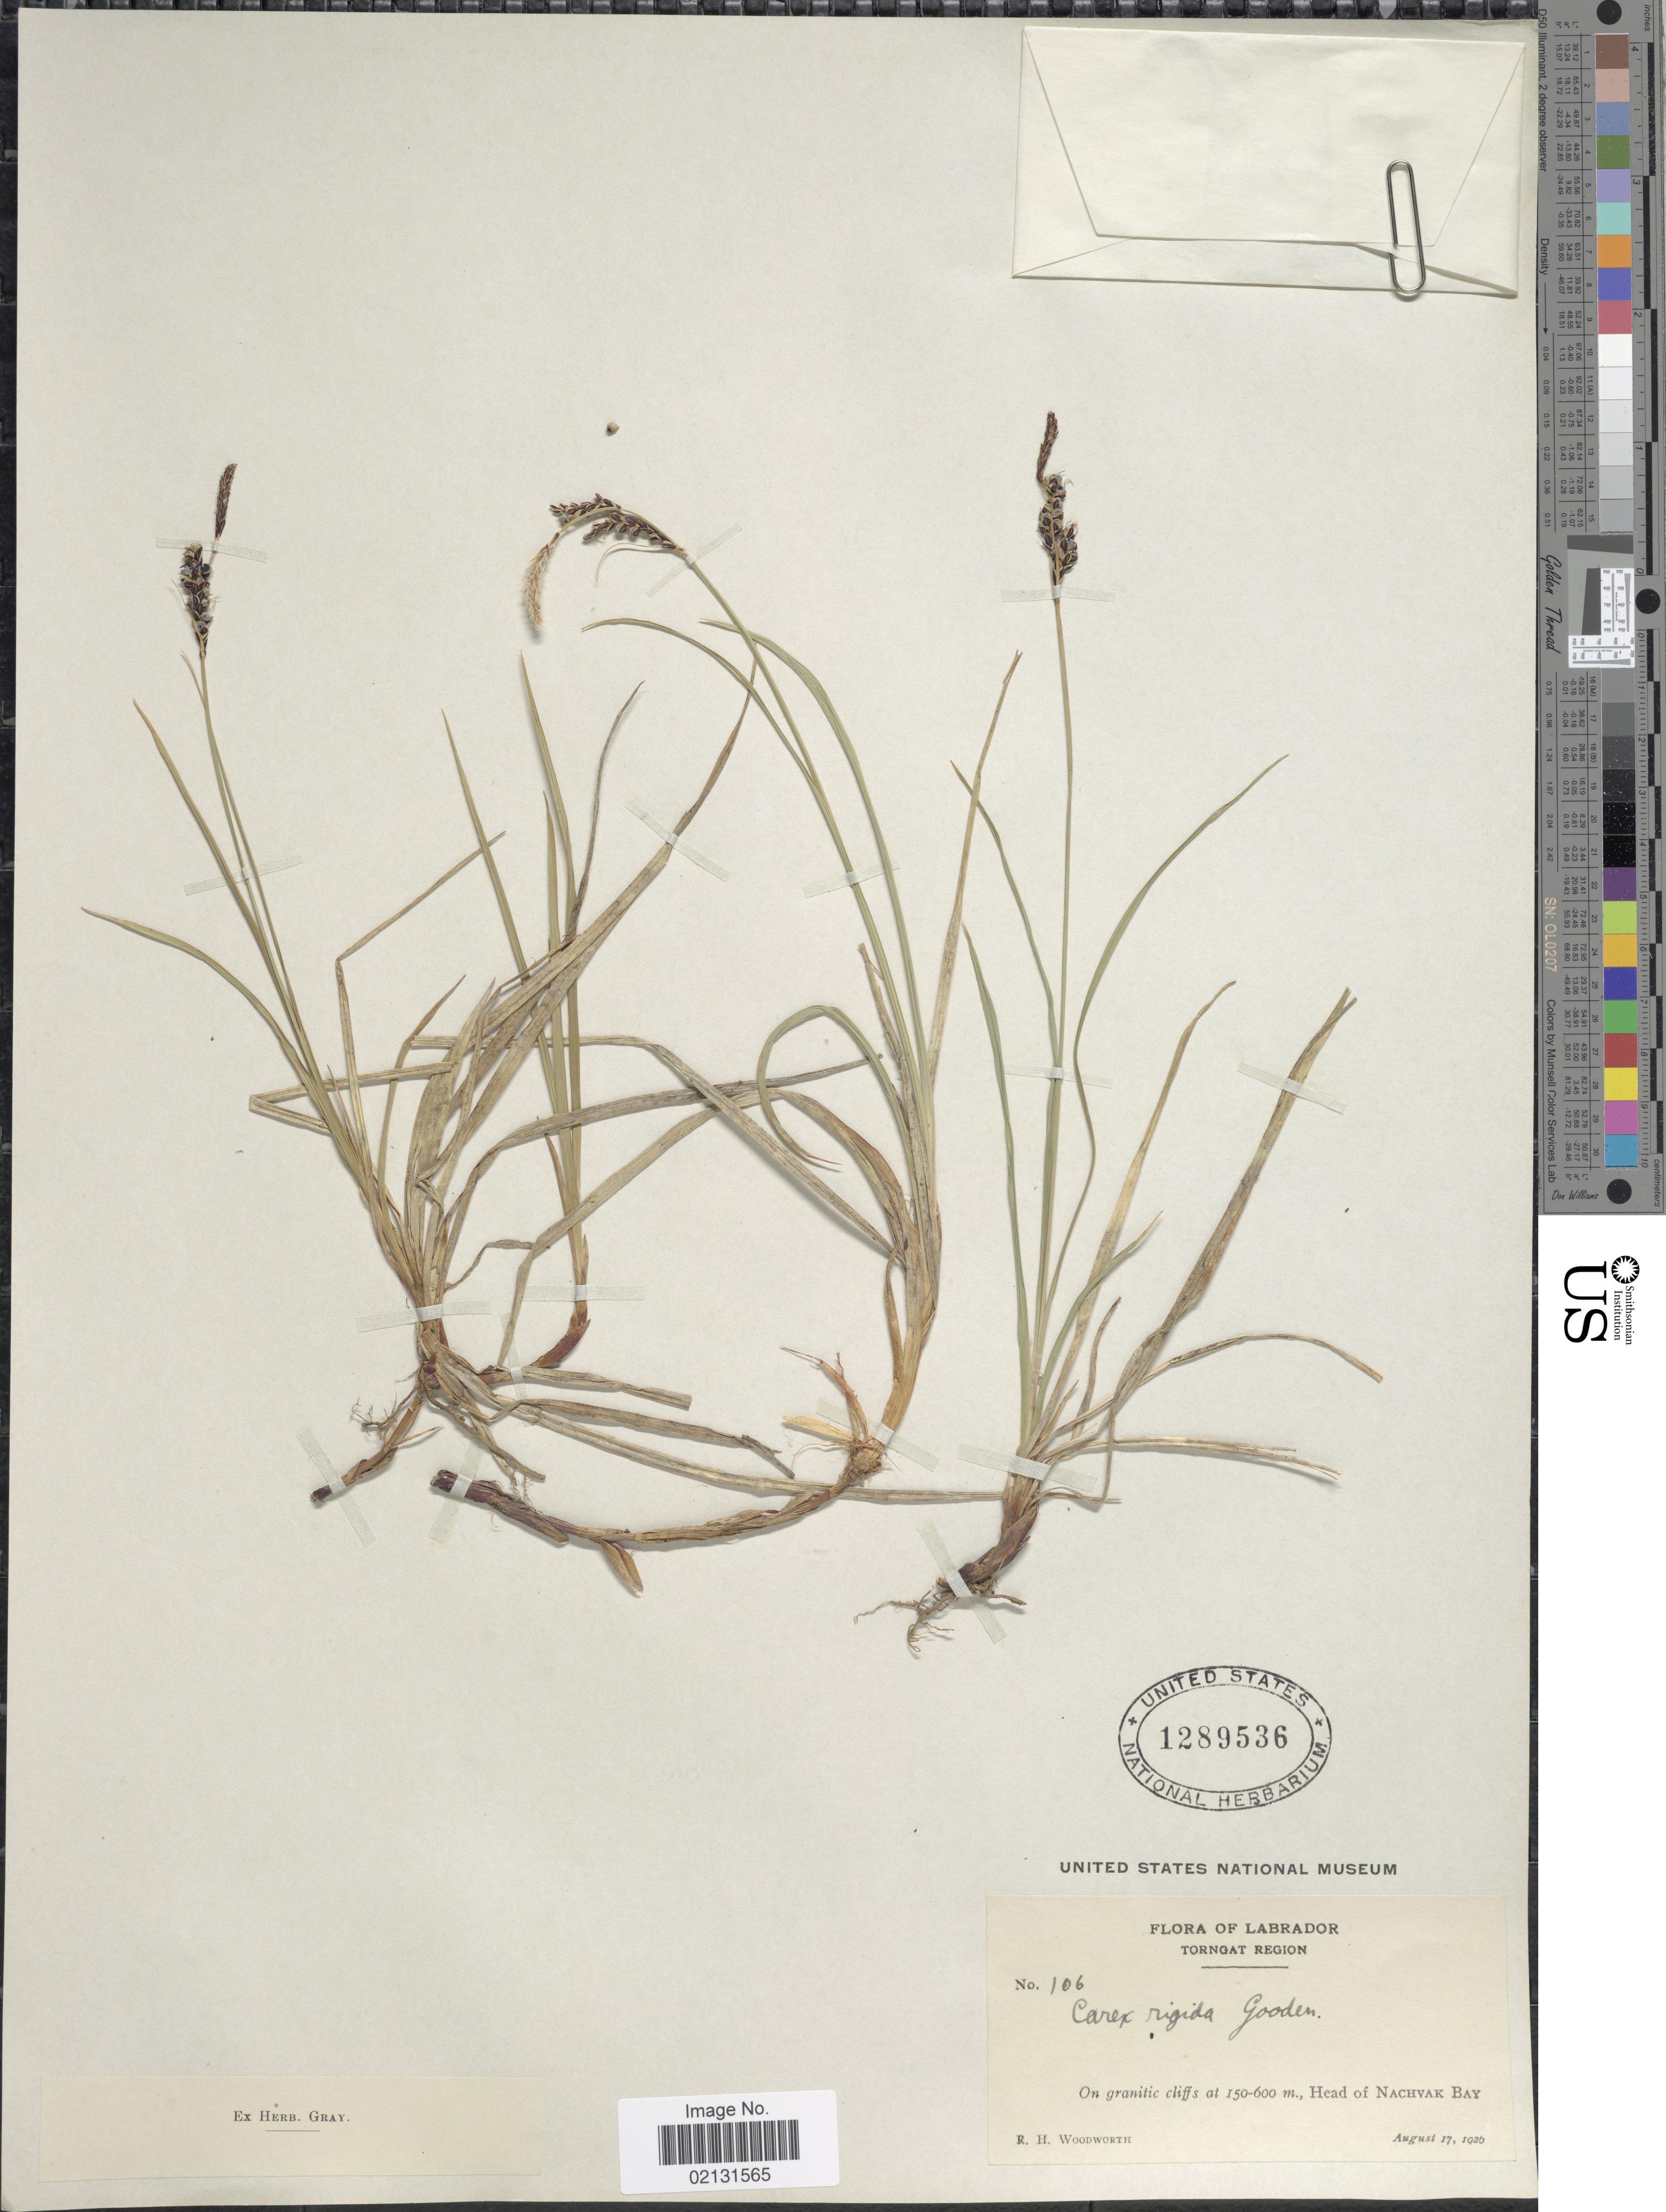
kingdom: Plantae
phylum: Tracheophyta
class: Liliopsida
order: Poales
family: Cyperaceae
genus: Carex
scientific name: Carex bigelowii subsp. bigelowii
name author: Torr. ex Schwein.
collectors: R. Woodworth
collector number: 106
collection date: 1920-08-17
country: Canada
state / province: Newfoundland and Labrador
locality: Labrador, Torngat Region, on granitic cliffs, Head of Nachvak Bay.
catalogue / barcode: US 1289536